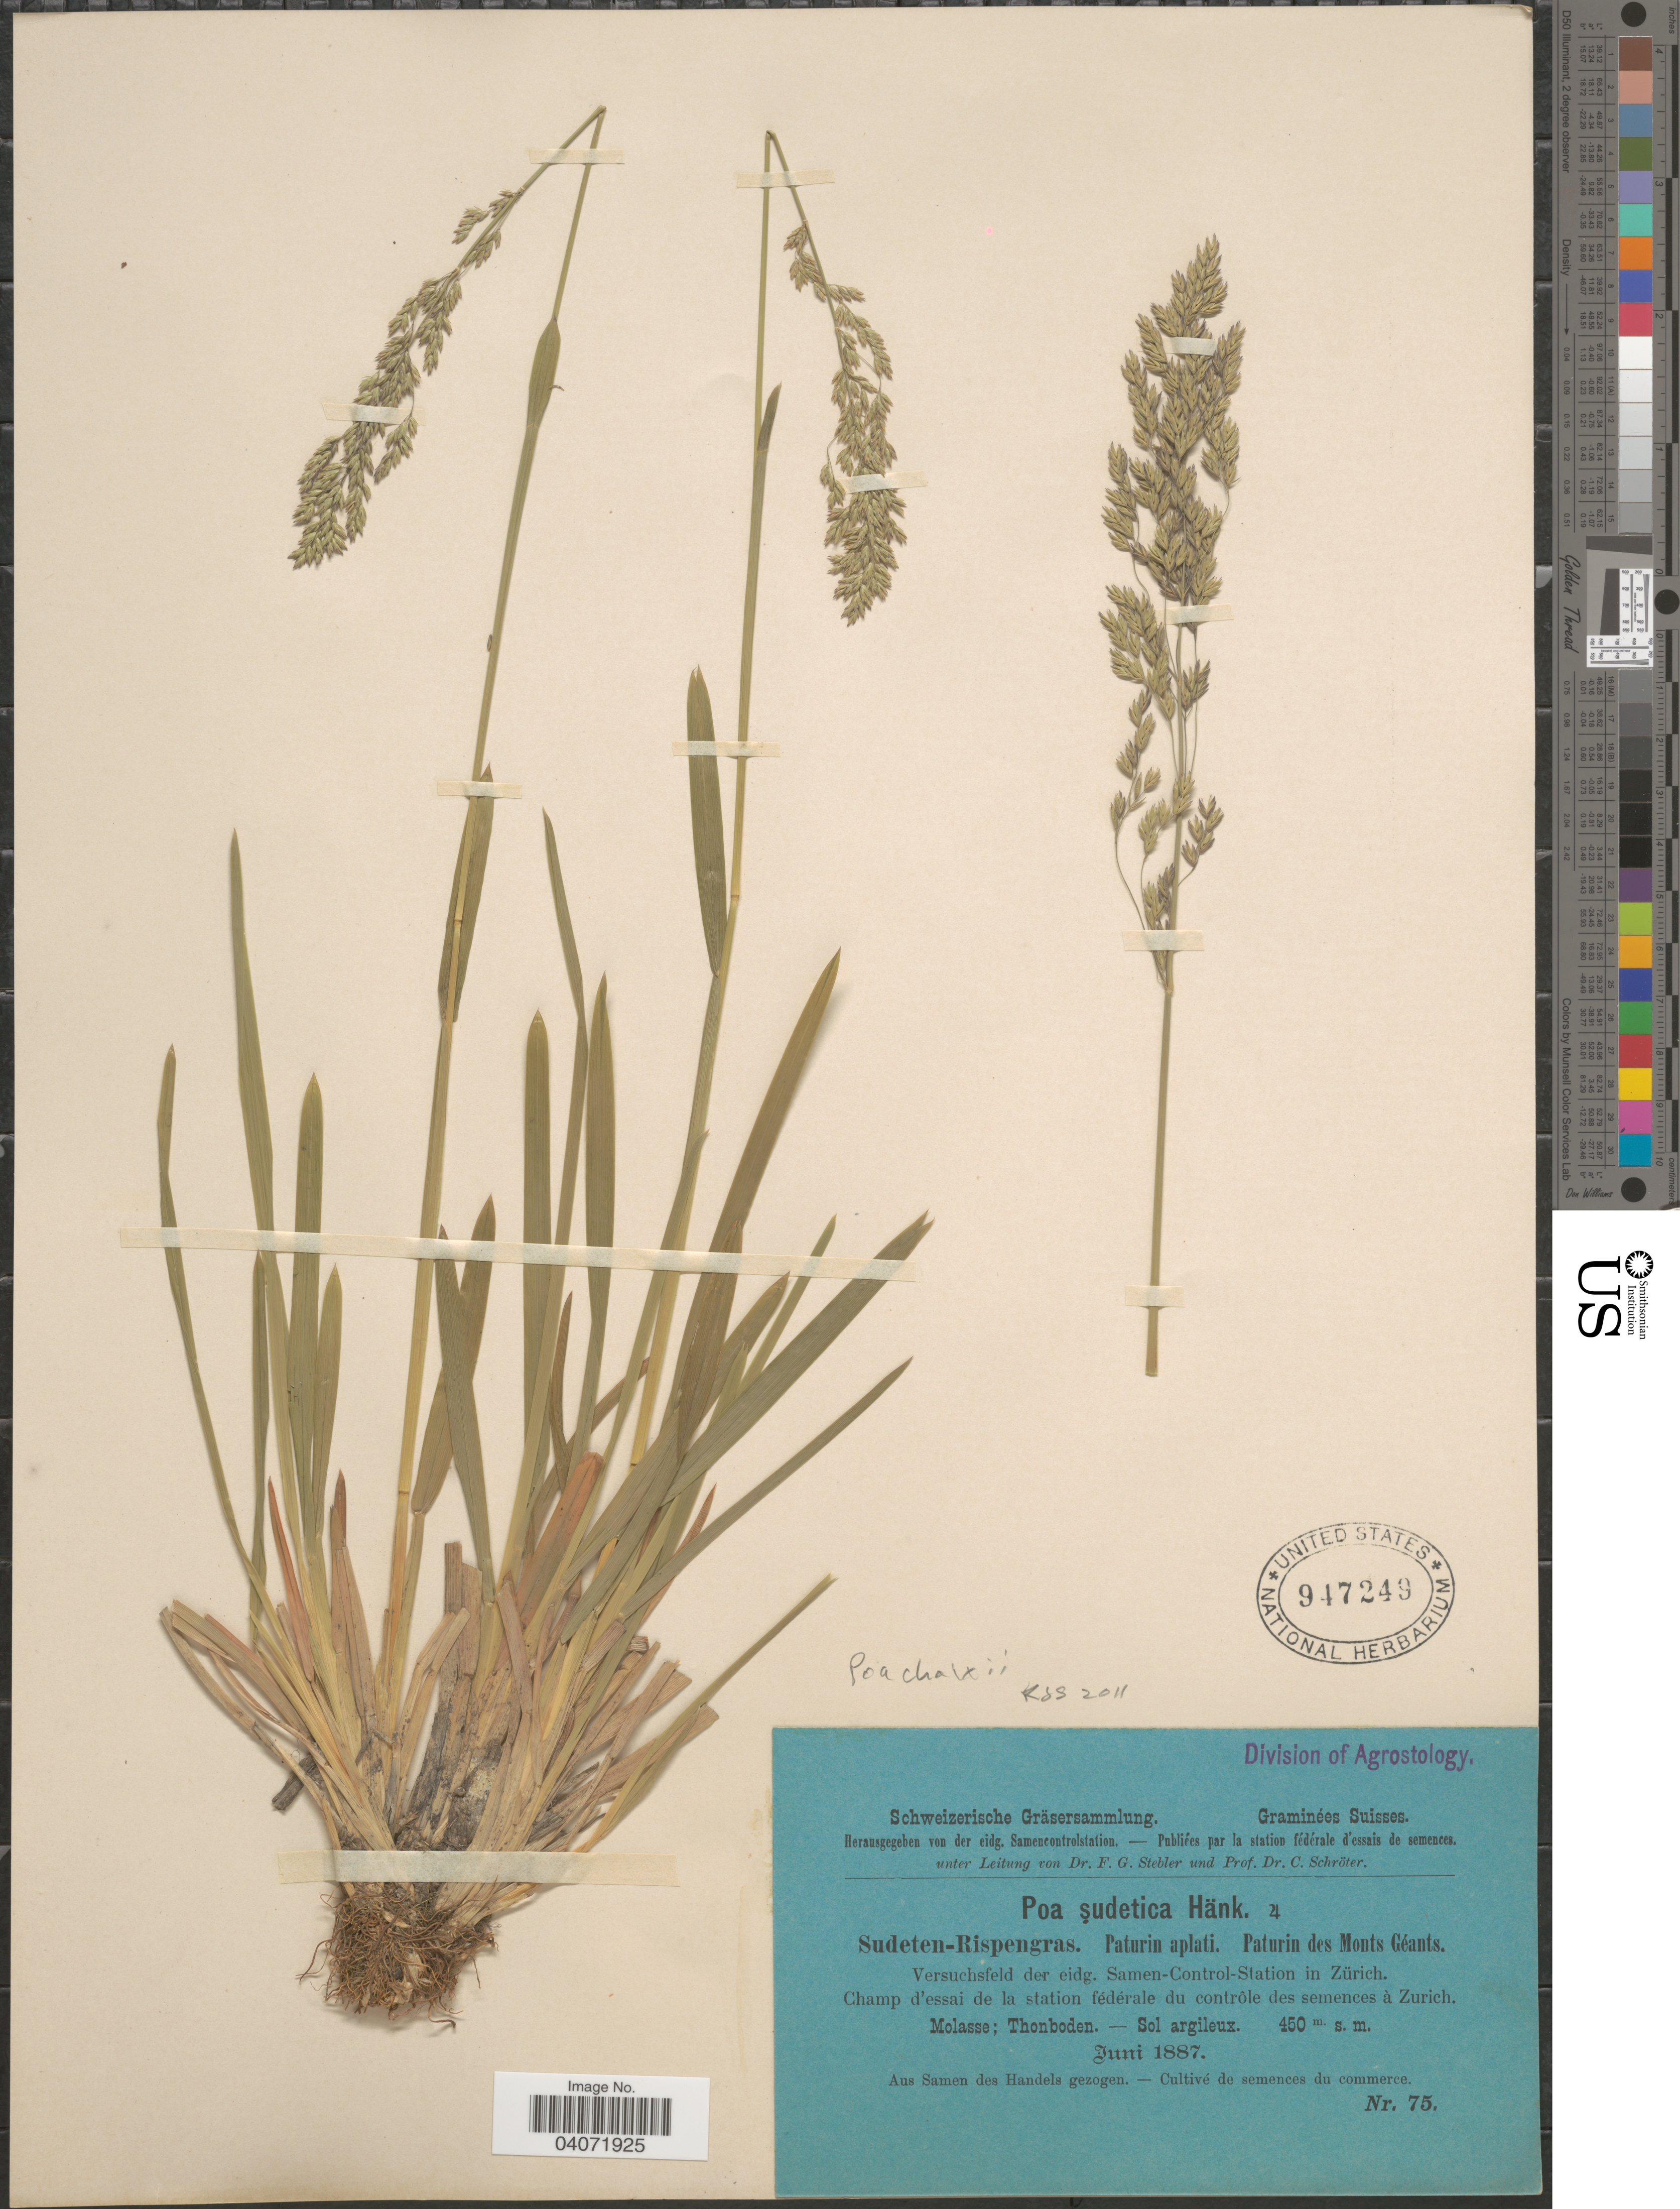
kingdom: Plantae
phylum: Tracheophyta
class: Liliopsida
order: Poales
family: Poaceae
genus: Poa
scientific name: Poa chaixii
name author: Vill.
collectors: Stebler, F.G. & Schröter, C.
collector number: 75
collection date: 1887-06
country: Switzerland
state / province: Zurich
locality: Versuchsfeld der eidg. Samen-Control-Station in Zürich. Champ d'essai de la station fédérale du contrôle des semences à Zurich. Molasse; Thonboden. - Sol argileux.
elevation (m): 450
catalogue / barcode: US 947249